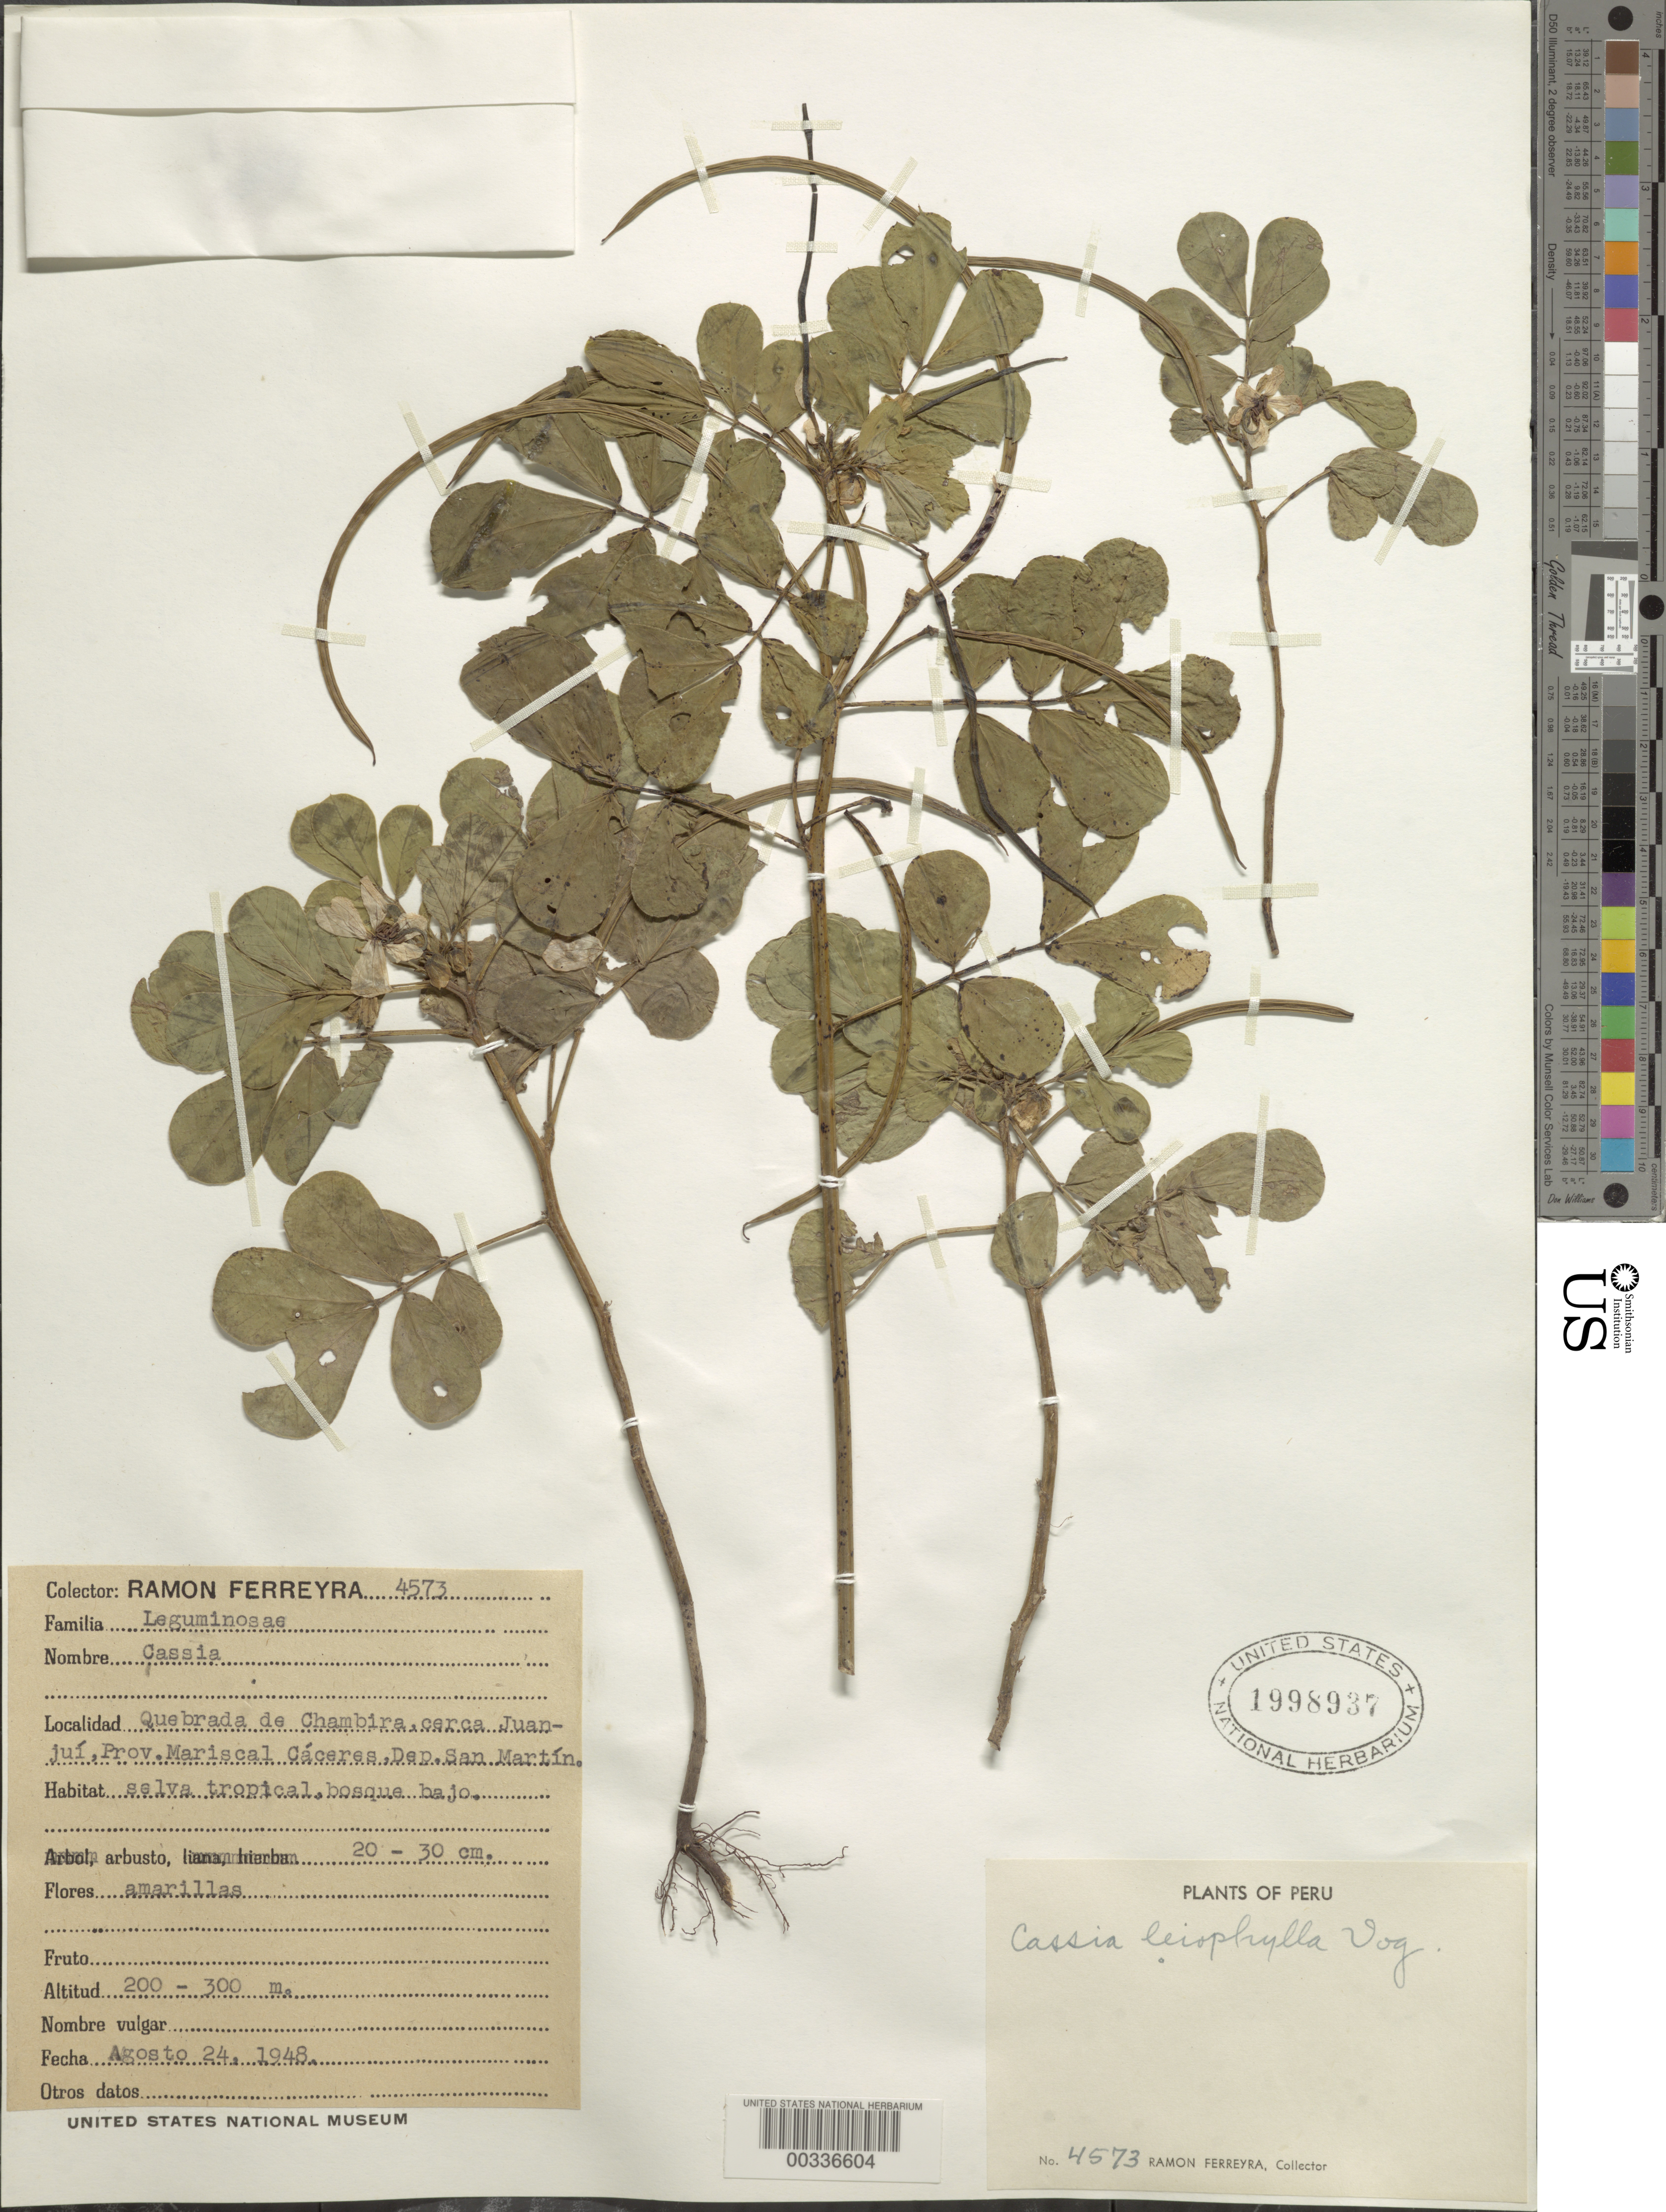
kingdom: Plantae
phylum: Tracheophyta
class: Magnoliopsida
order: Fabales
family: Fabaceae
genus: Senna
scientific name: Senna leiophylla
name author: (Vogel) H.S. Irwin & Barneby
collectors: R. A. Ferreyra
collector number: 4573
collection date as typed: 24 Aug 1948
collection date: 1948-08-24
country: Peru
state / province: San Martín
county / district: Mariscal Cáceres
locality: Quebrada de chambira, ca juanjui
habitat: Tropical forest, bosque bajo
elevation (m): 200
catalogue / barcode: US 1998937